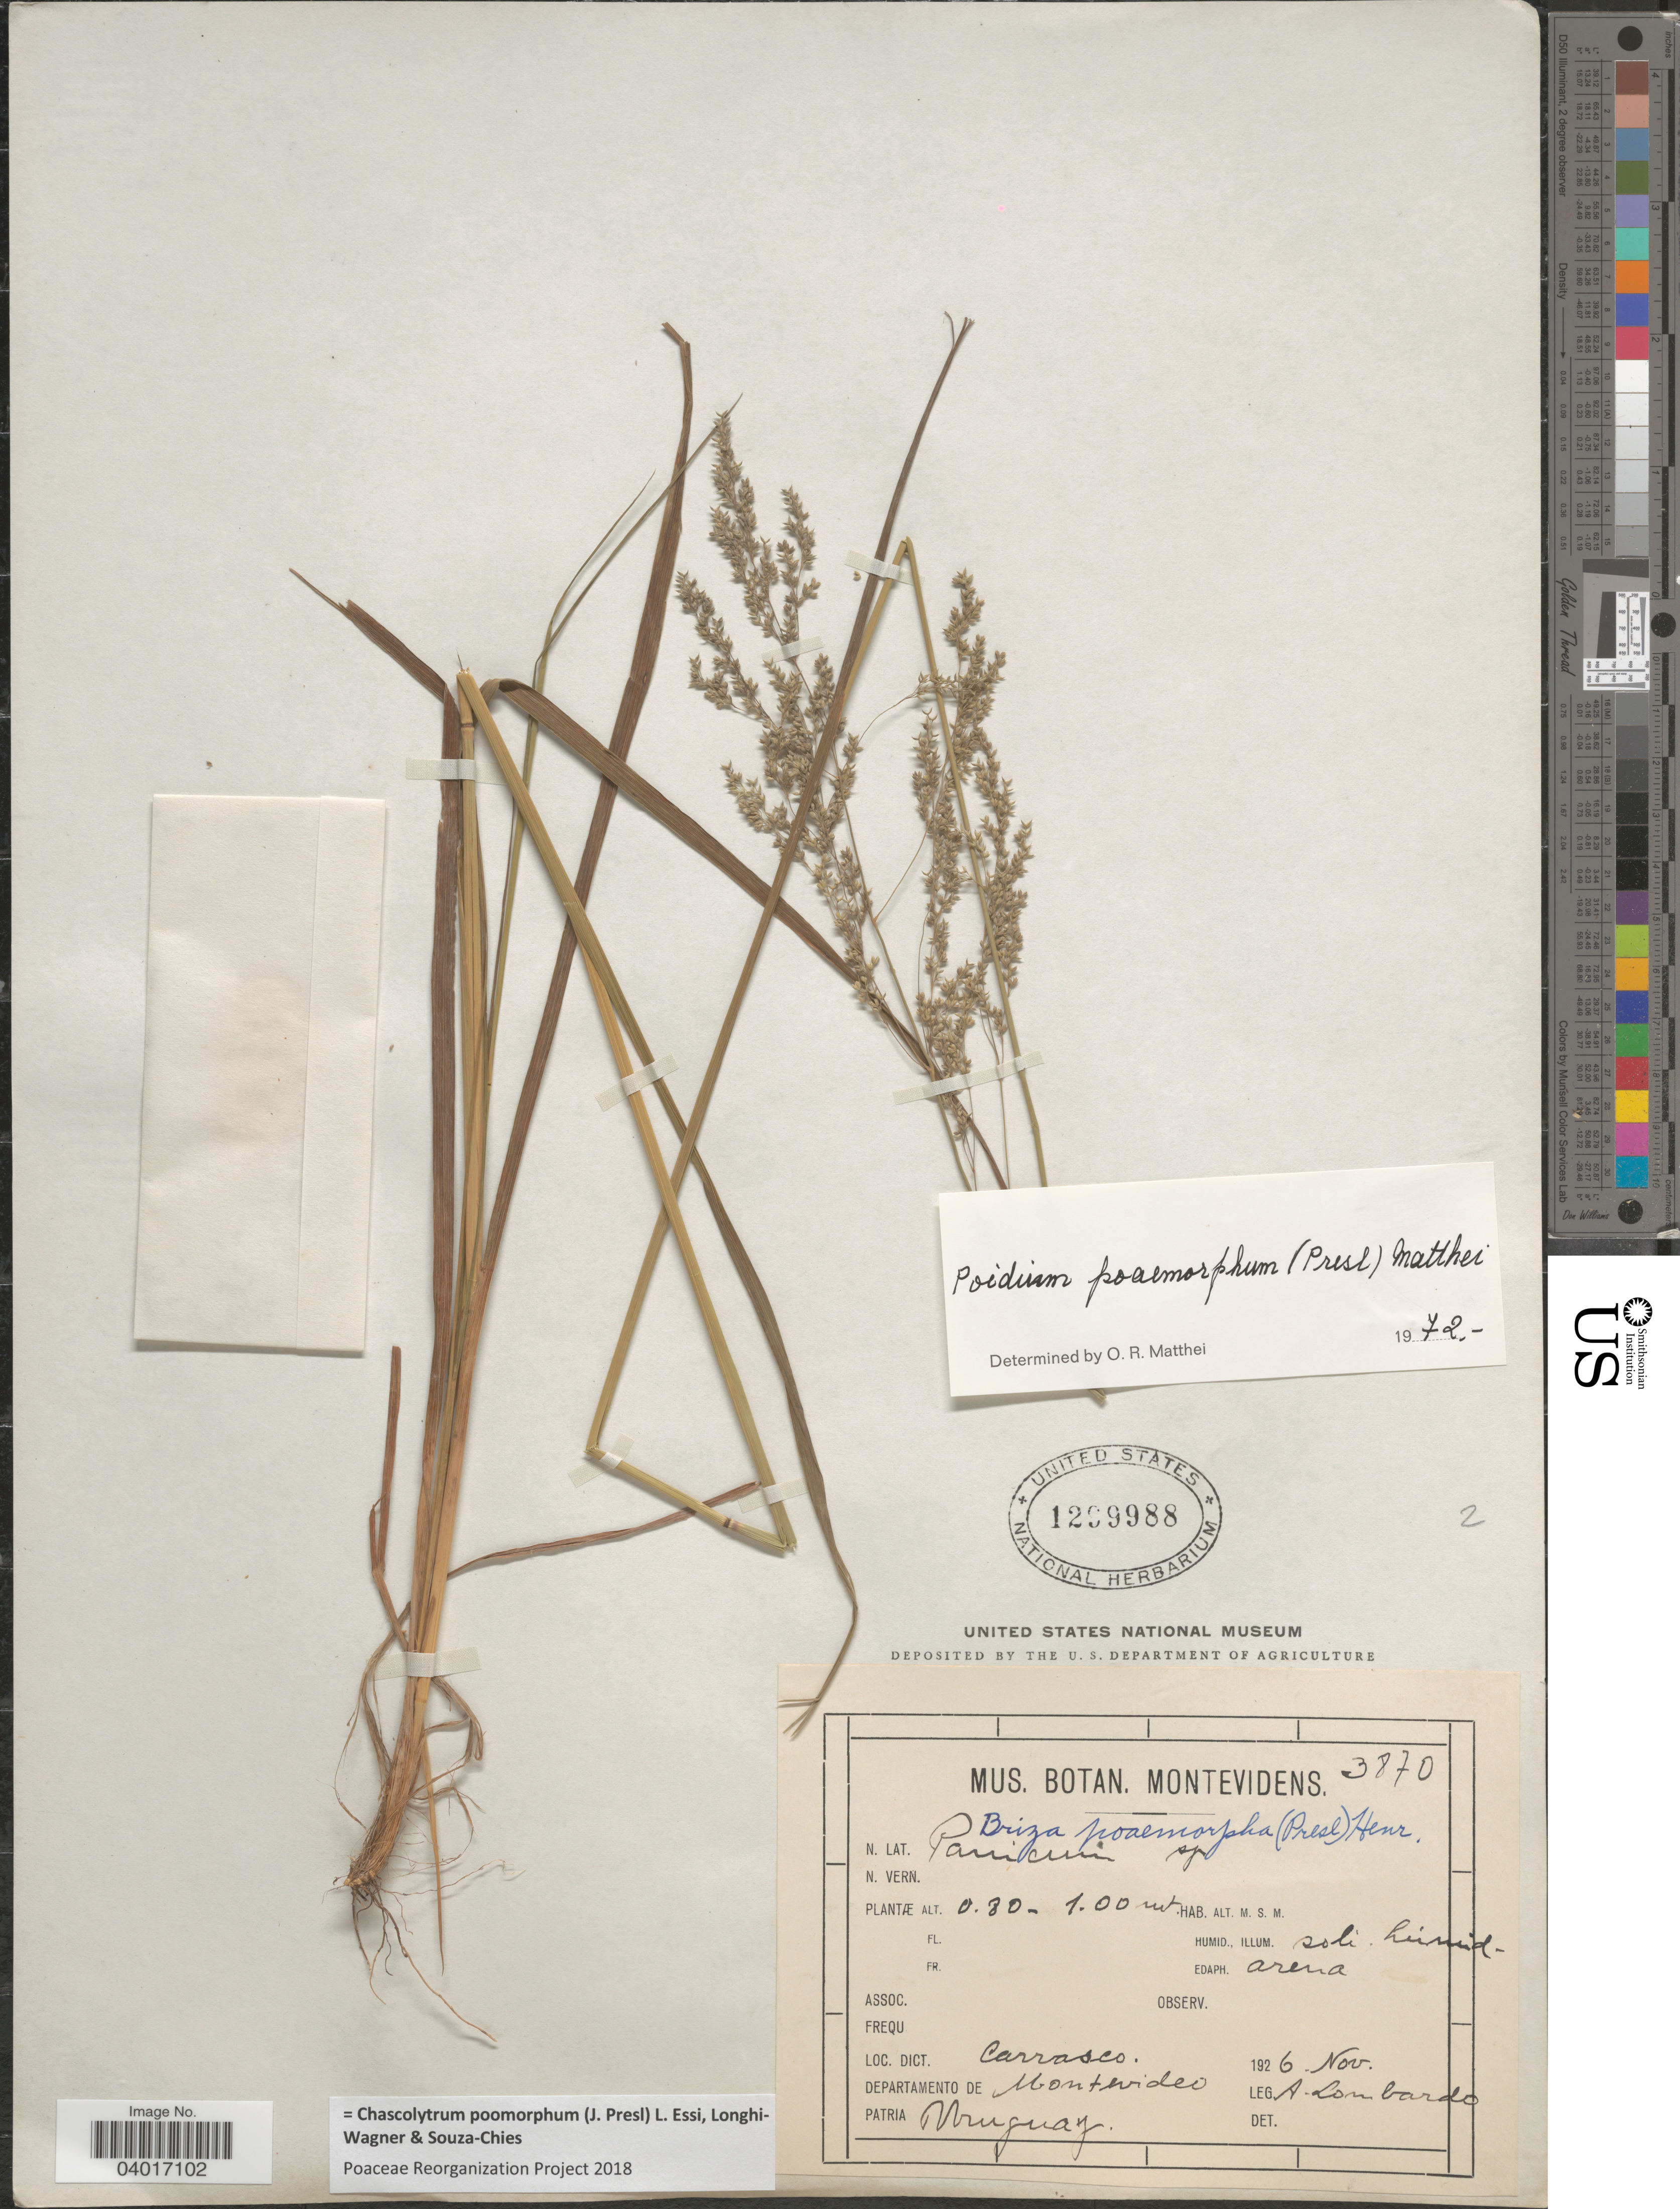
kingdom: Plantae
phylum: Tracheophyta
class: Liliopsida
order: Poales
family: Poaceae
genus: Chascolytrum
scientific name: Chascolytrum poomorphum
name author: (J. Presl) L. Essi et al.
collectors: A. Lombardo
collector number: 3870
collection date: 1926-11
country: Uruguay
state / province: Montevideo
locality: Dict. Carrasco. Departamento de Montevideo.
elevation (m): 0.8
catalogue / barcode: US 1299988